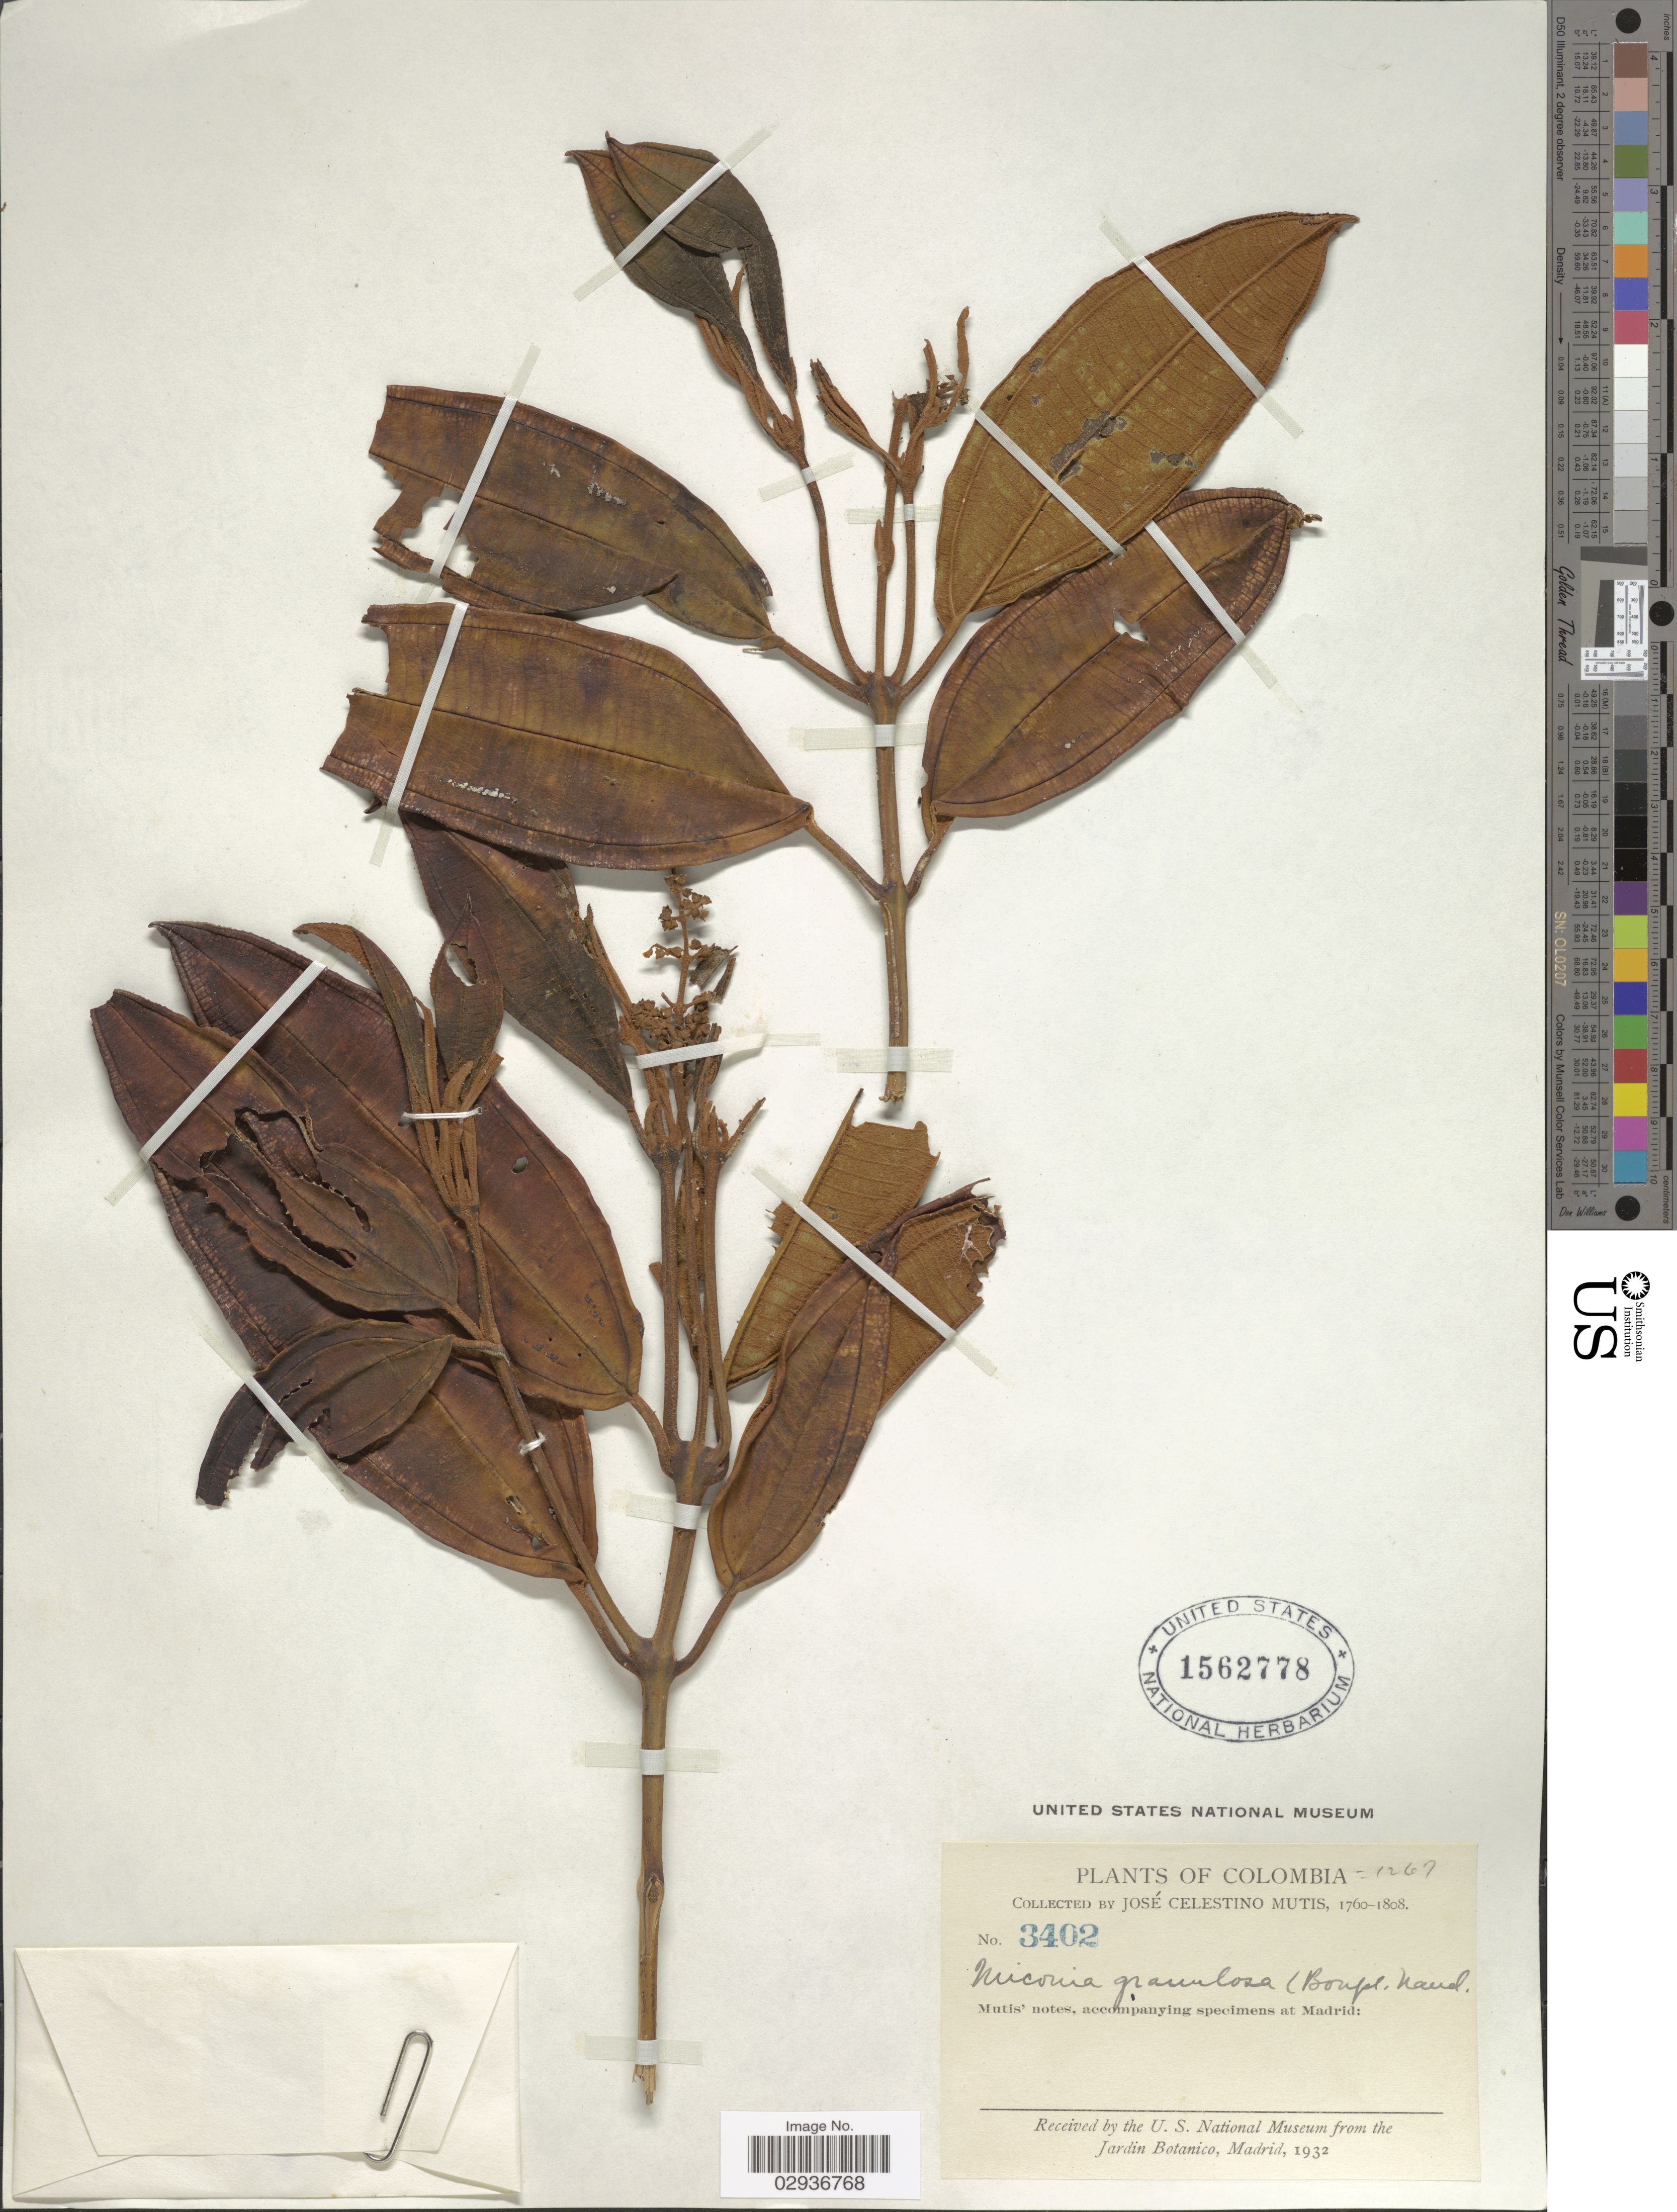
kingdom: Plantae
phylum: Tracheophyta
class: Magnoliopsida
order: Myrtales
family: Melastomataceae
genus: Miconia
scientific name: Miconia biappendiculata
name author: (Naudin) L. Uribe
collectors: J. C. B. Mutis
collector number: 3402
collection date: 1760/1808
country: Colombia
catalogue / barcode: US 1562778